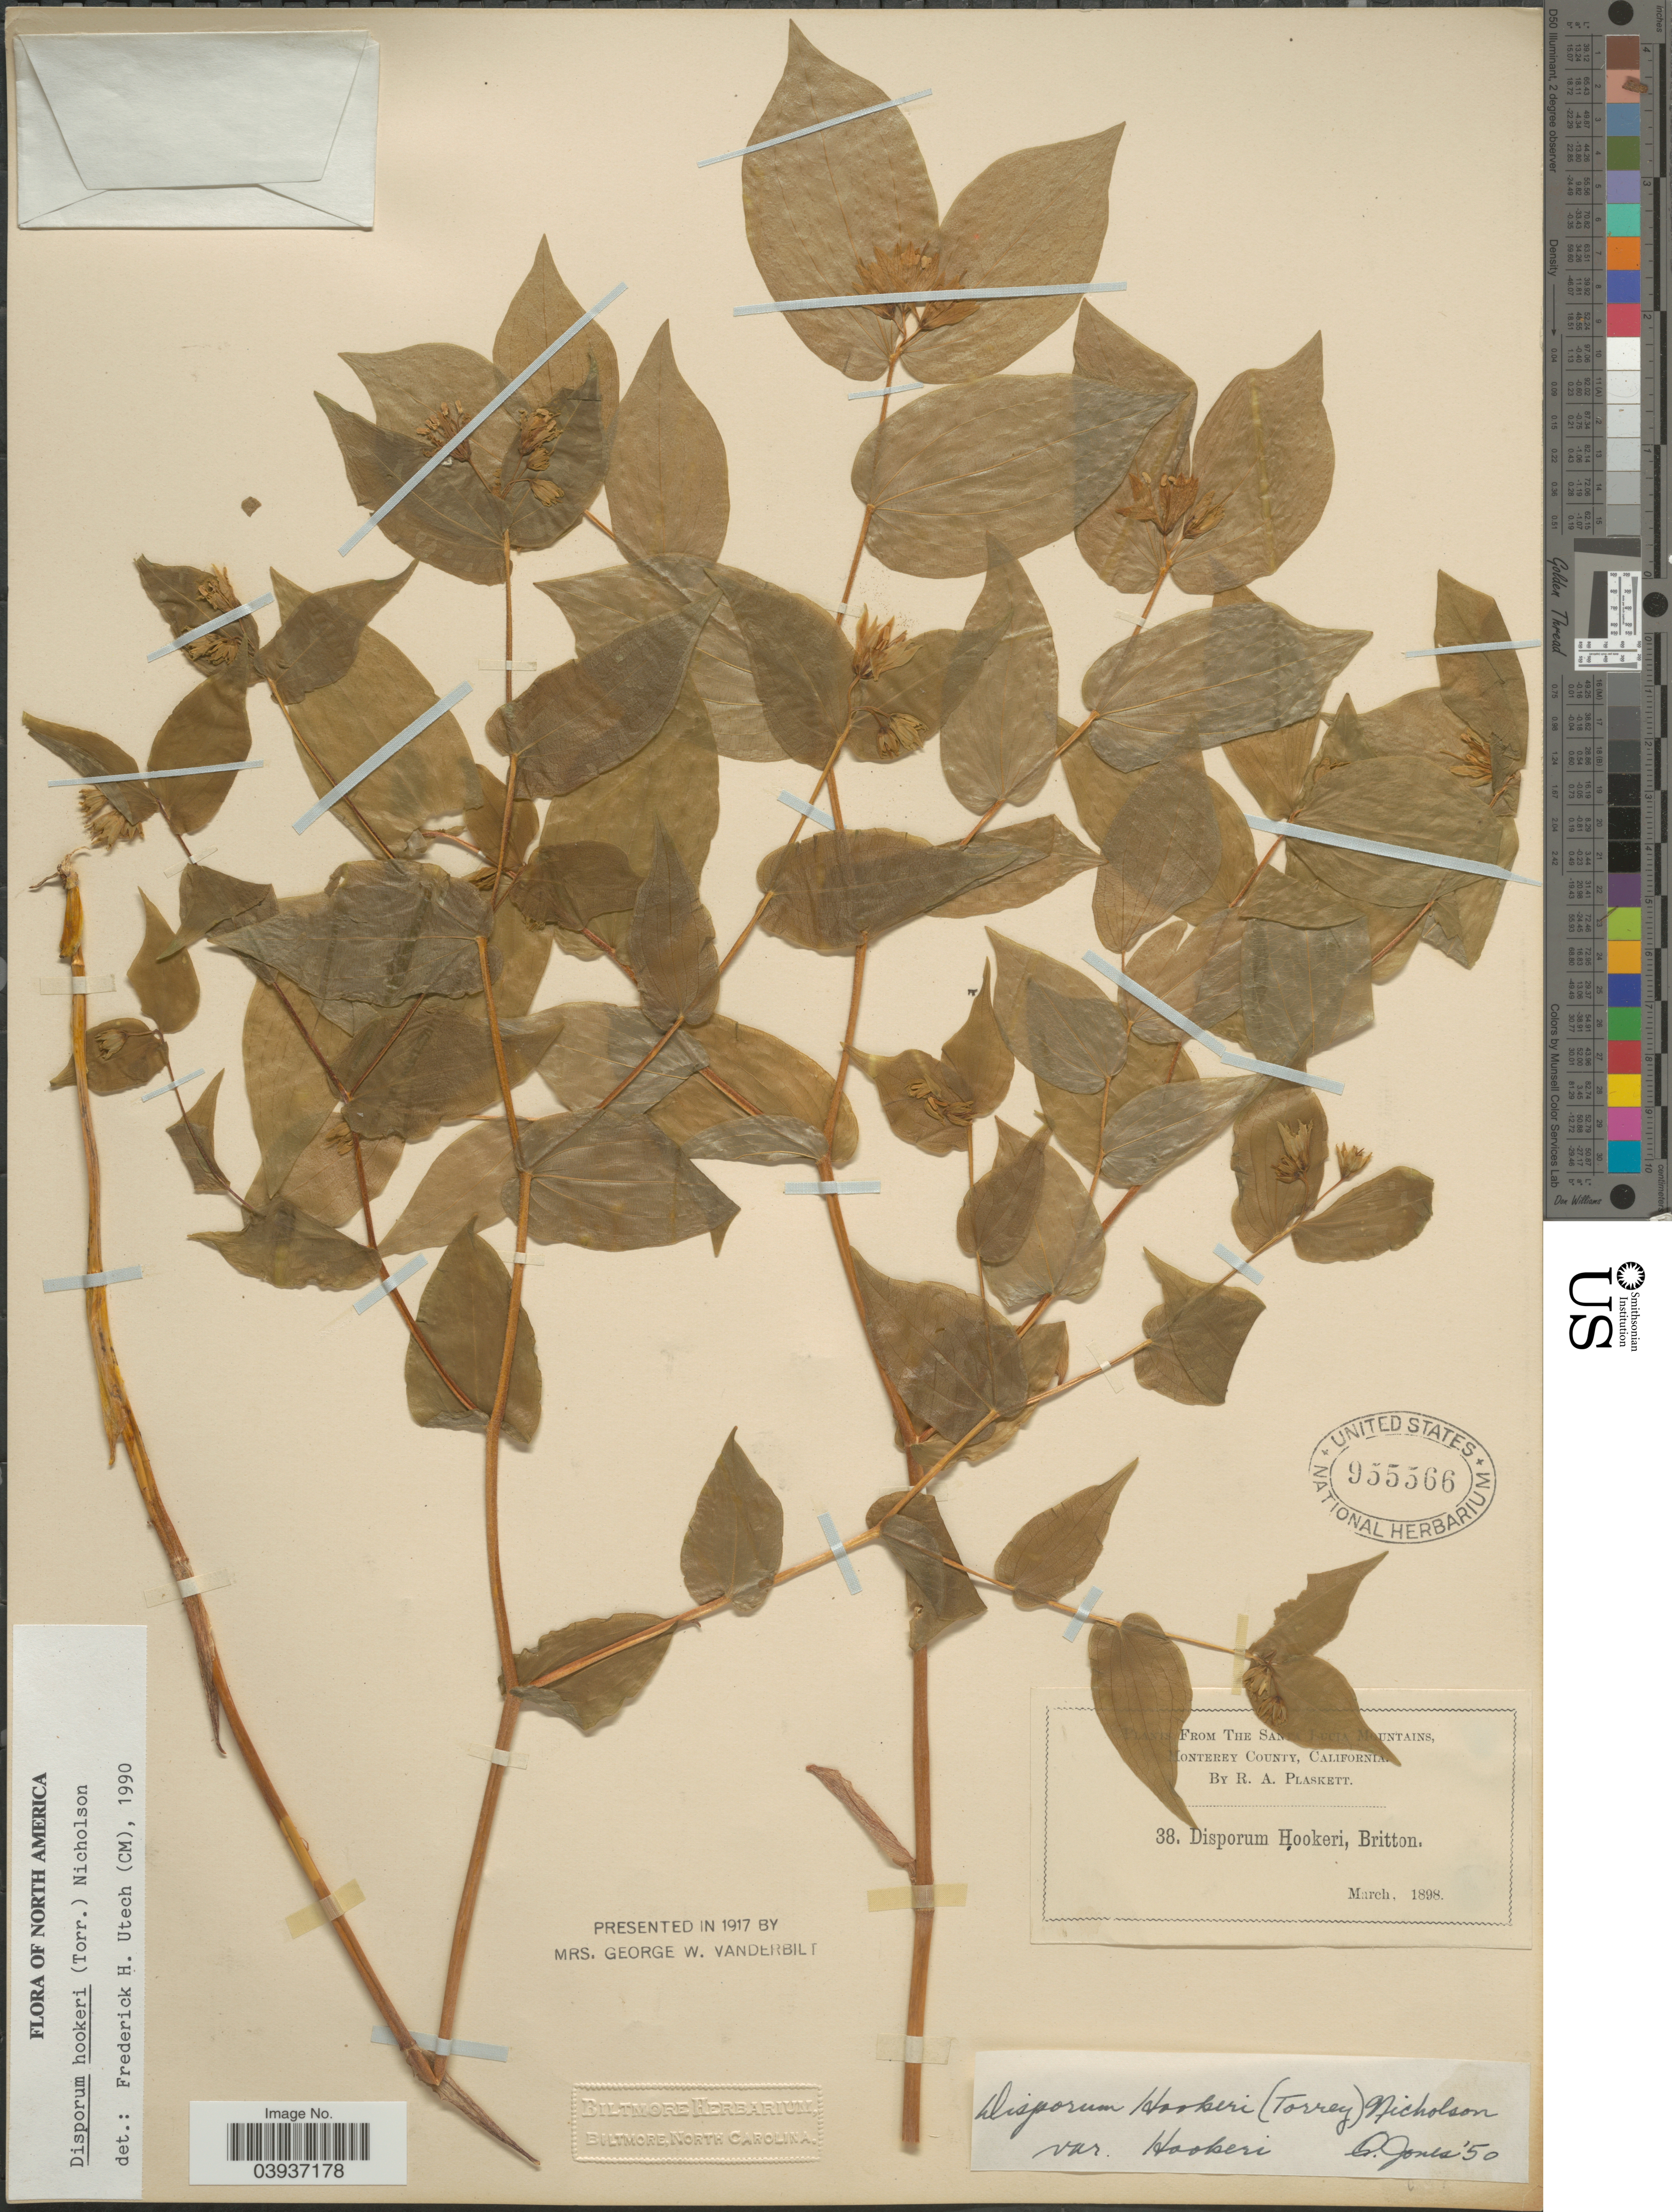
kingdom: Plantae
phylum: Tracheophyta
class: Liliopsida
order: Liliales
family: Colchicaceae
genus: Disporum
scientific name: Disporum hookeri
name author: (Torr.) G. Nicholson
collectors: R. Plaskett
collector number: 38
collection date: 1898-03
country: United States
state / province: California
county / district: Monterey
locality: The Santa Lucia Mountains, Monterey County.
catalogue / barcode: US 955566